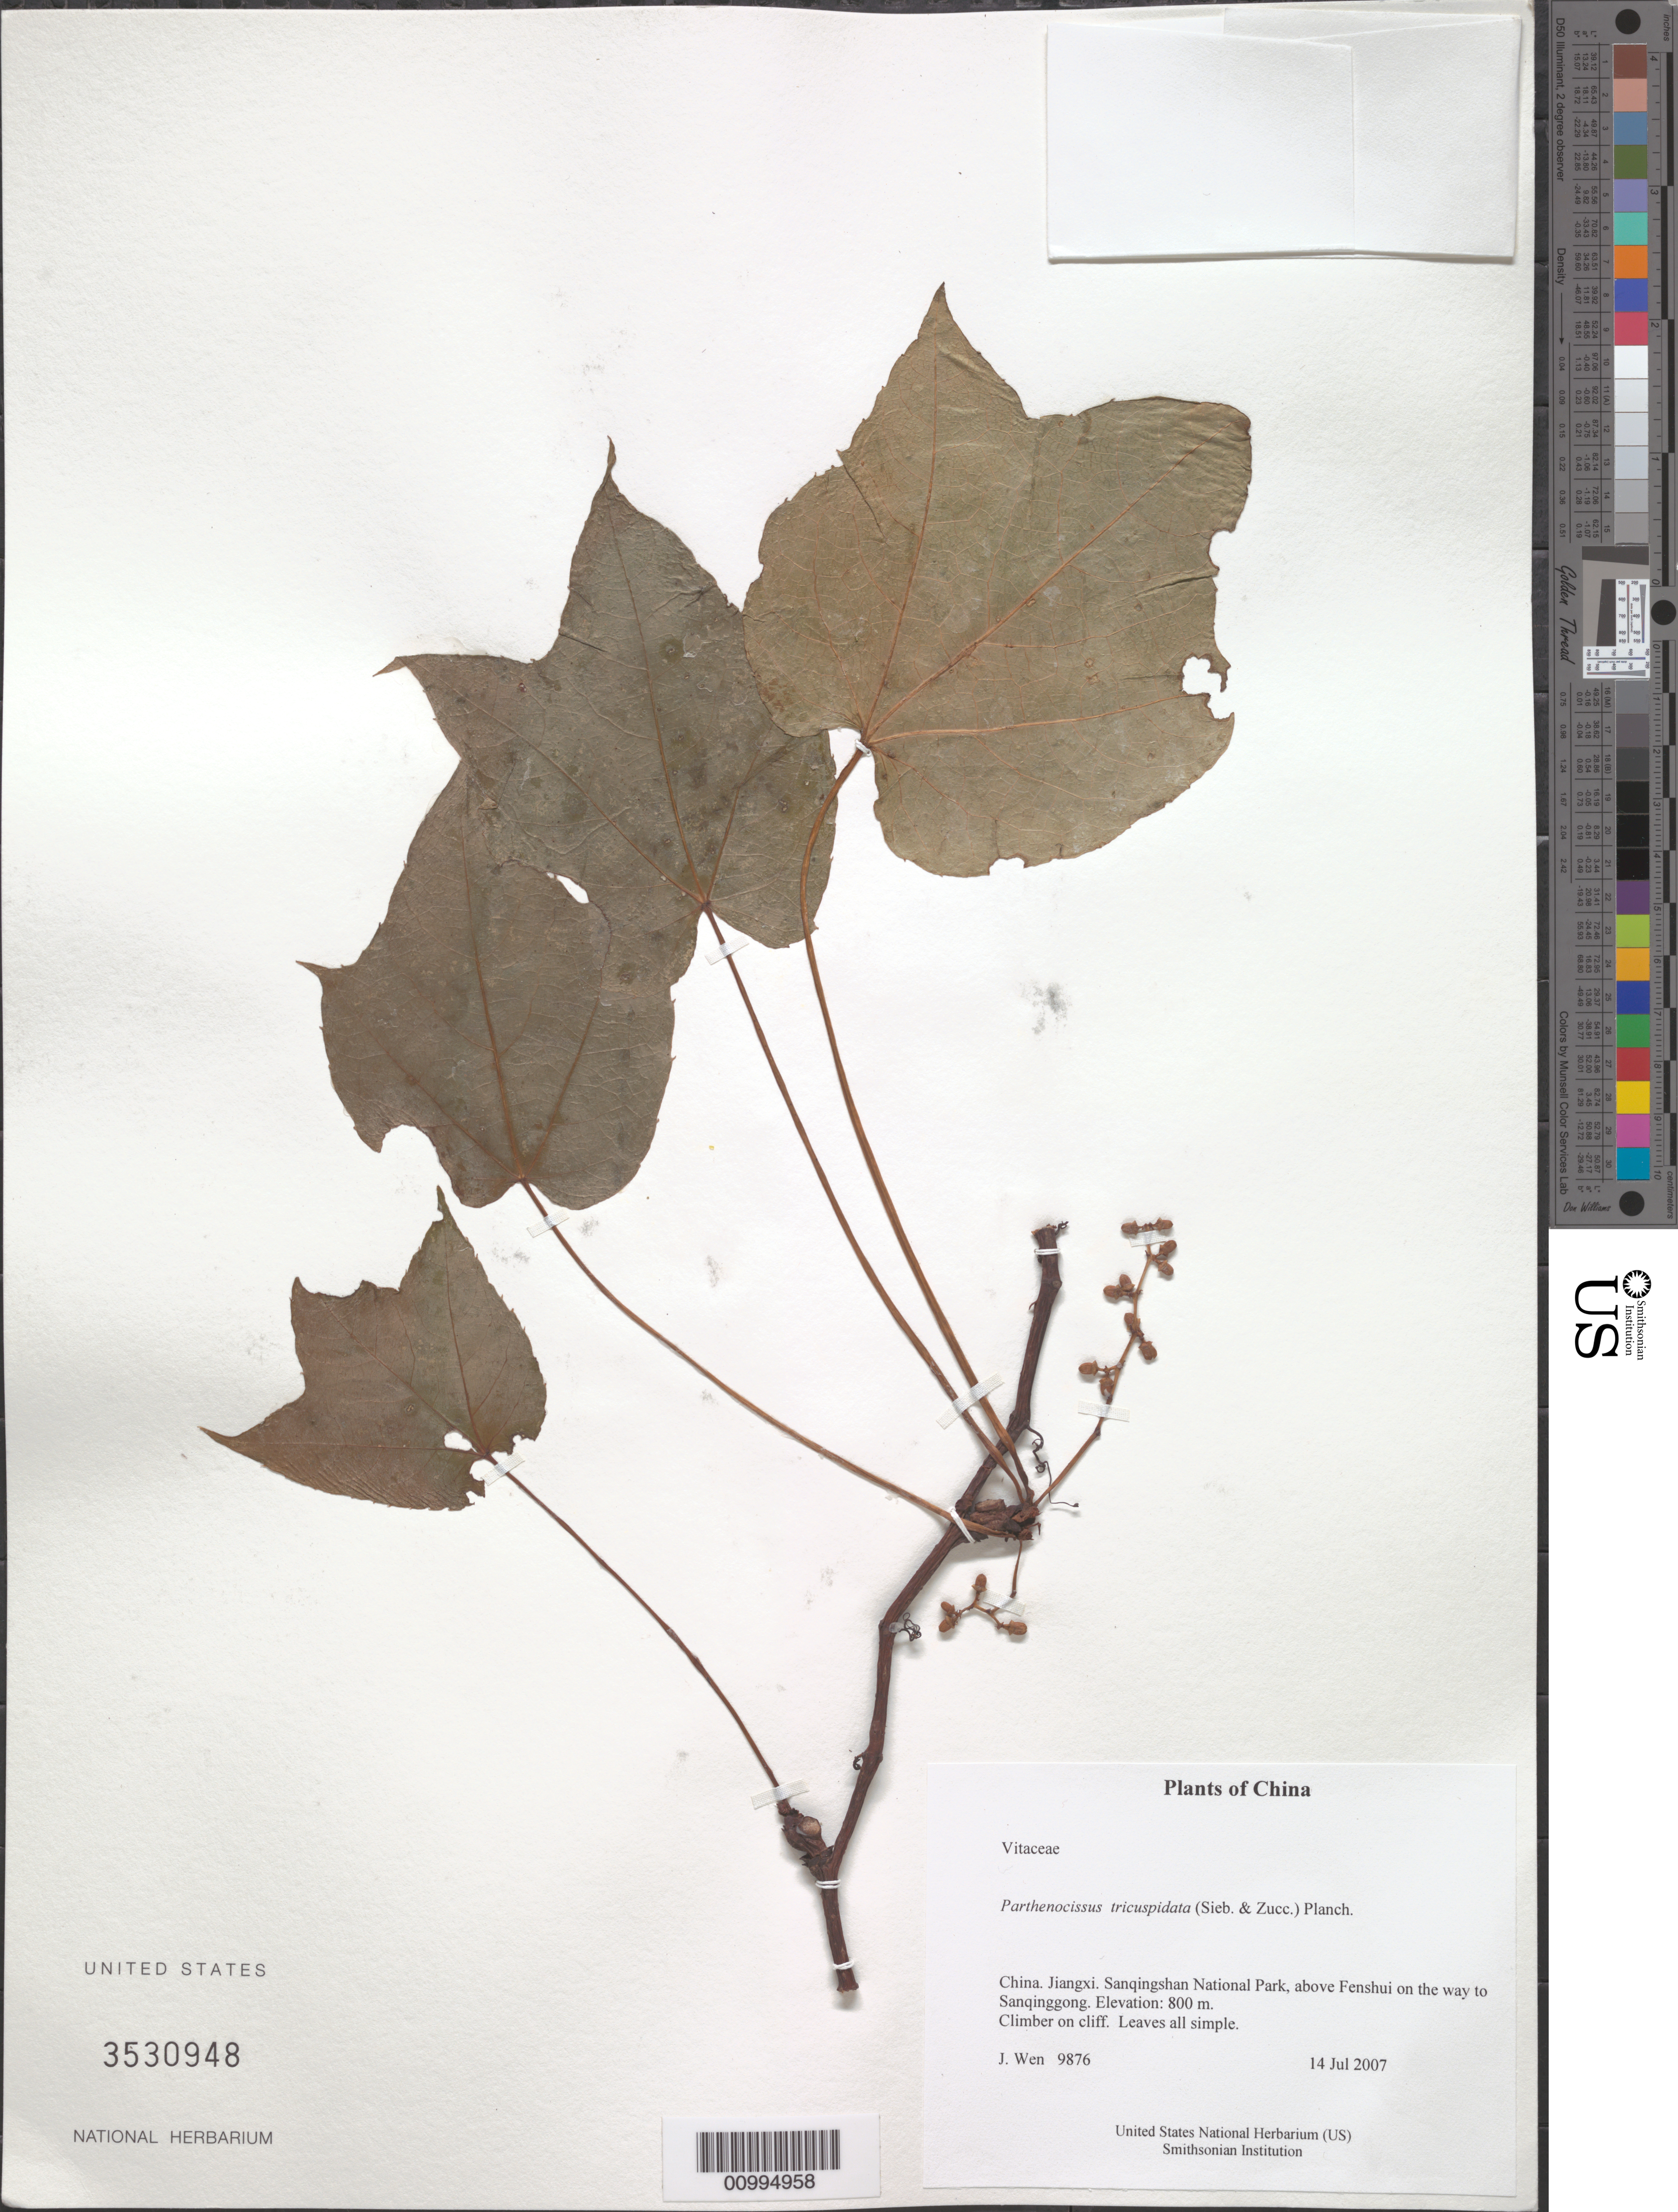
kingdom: Plantae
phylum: Tracheophyta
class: Magnoliopsida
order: Vitales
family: Vitaceae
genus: Parthenocissus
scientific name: Parthenocissus tricuspidata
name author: (Siebold & Zucc.) Planch.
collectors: J. Wen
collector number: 9876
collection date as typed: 14 Jul 2007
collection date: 2007-07-14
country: China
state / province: Jiangxi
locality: Sanqingshan National Park, above Fenshui on the way to Sanqinggong.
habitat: On cliff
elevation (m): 800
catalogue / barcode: US 3530948